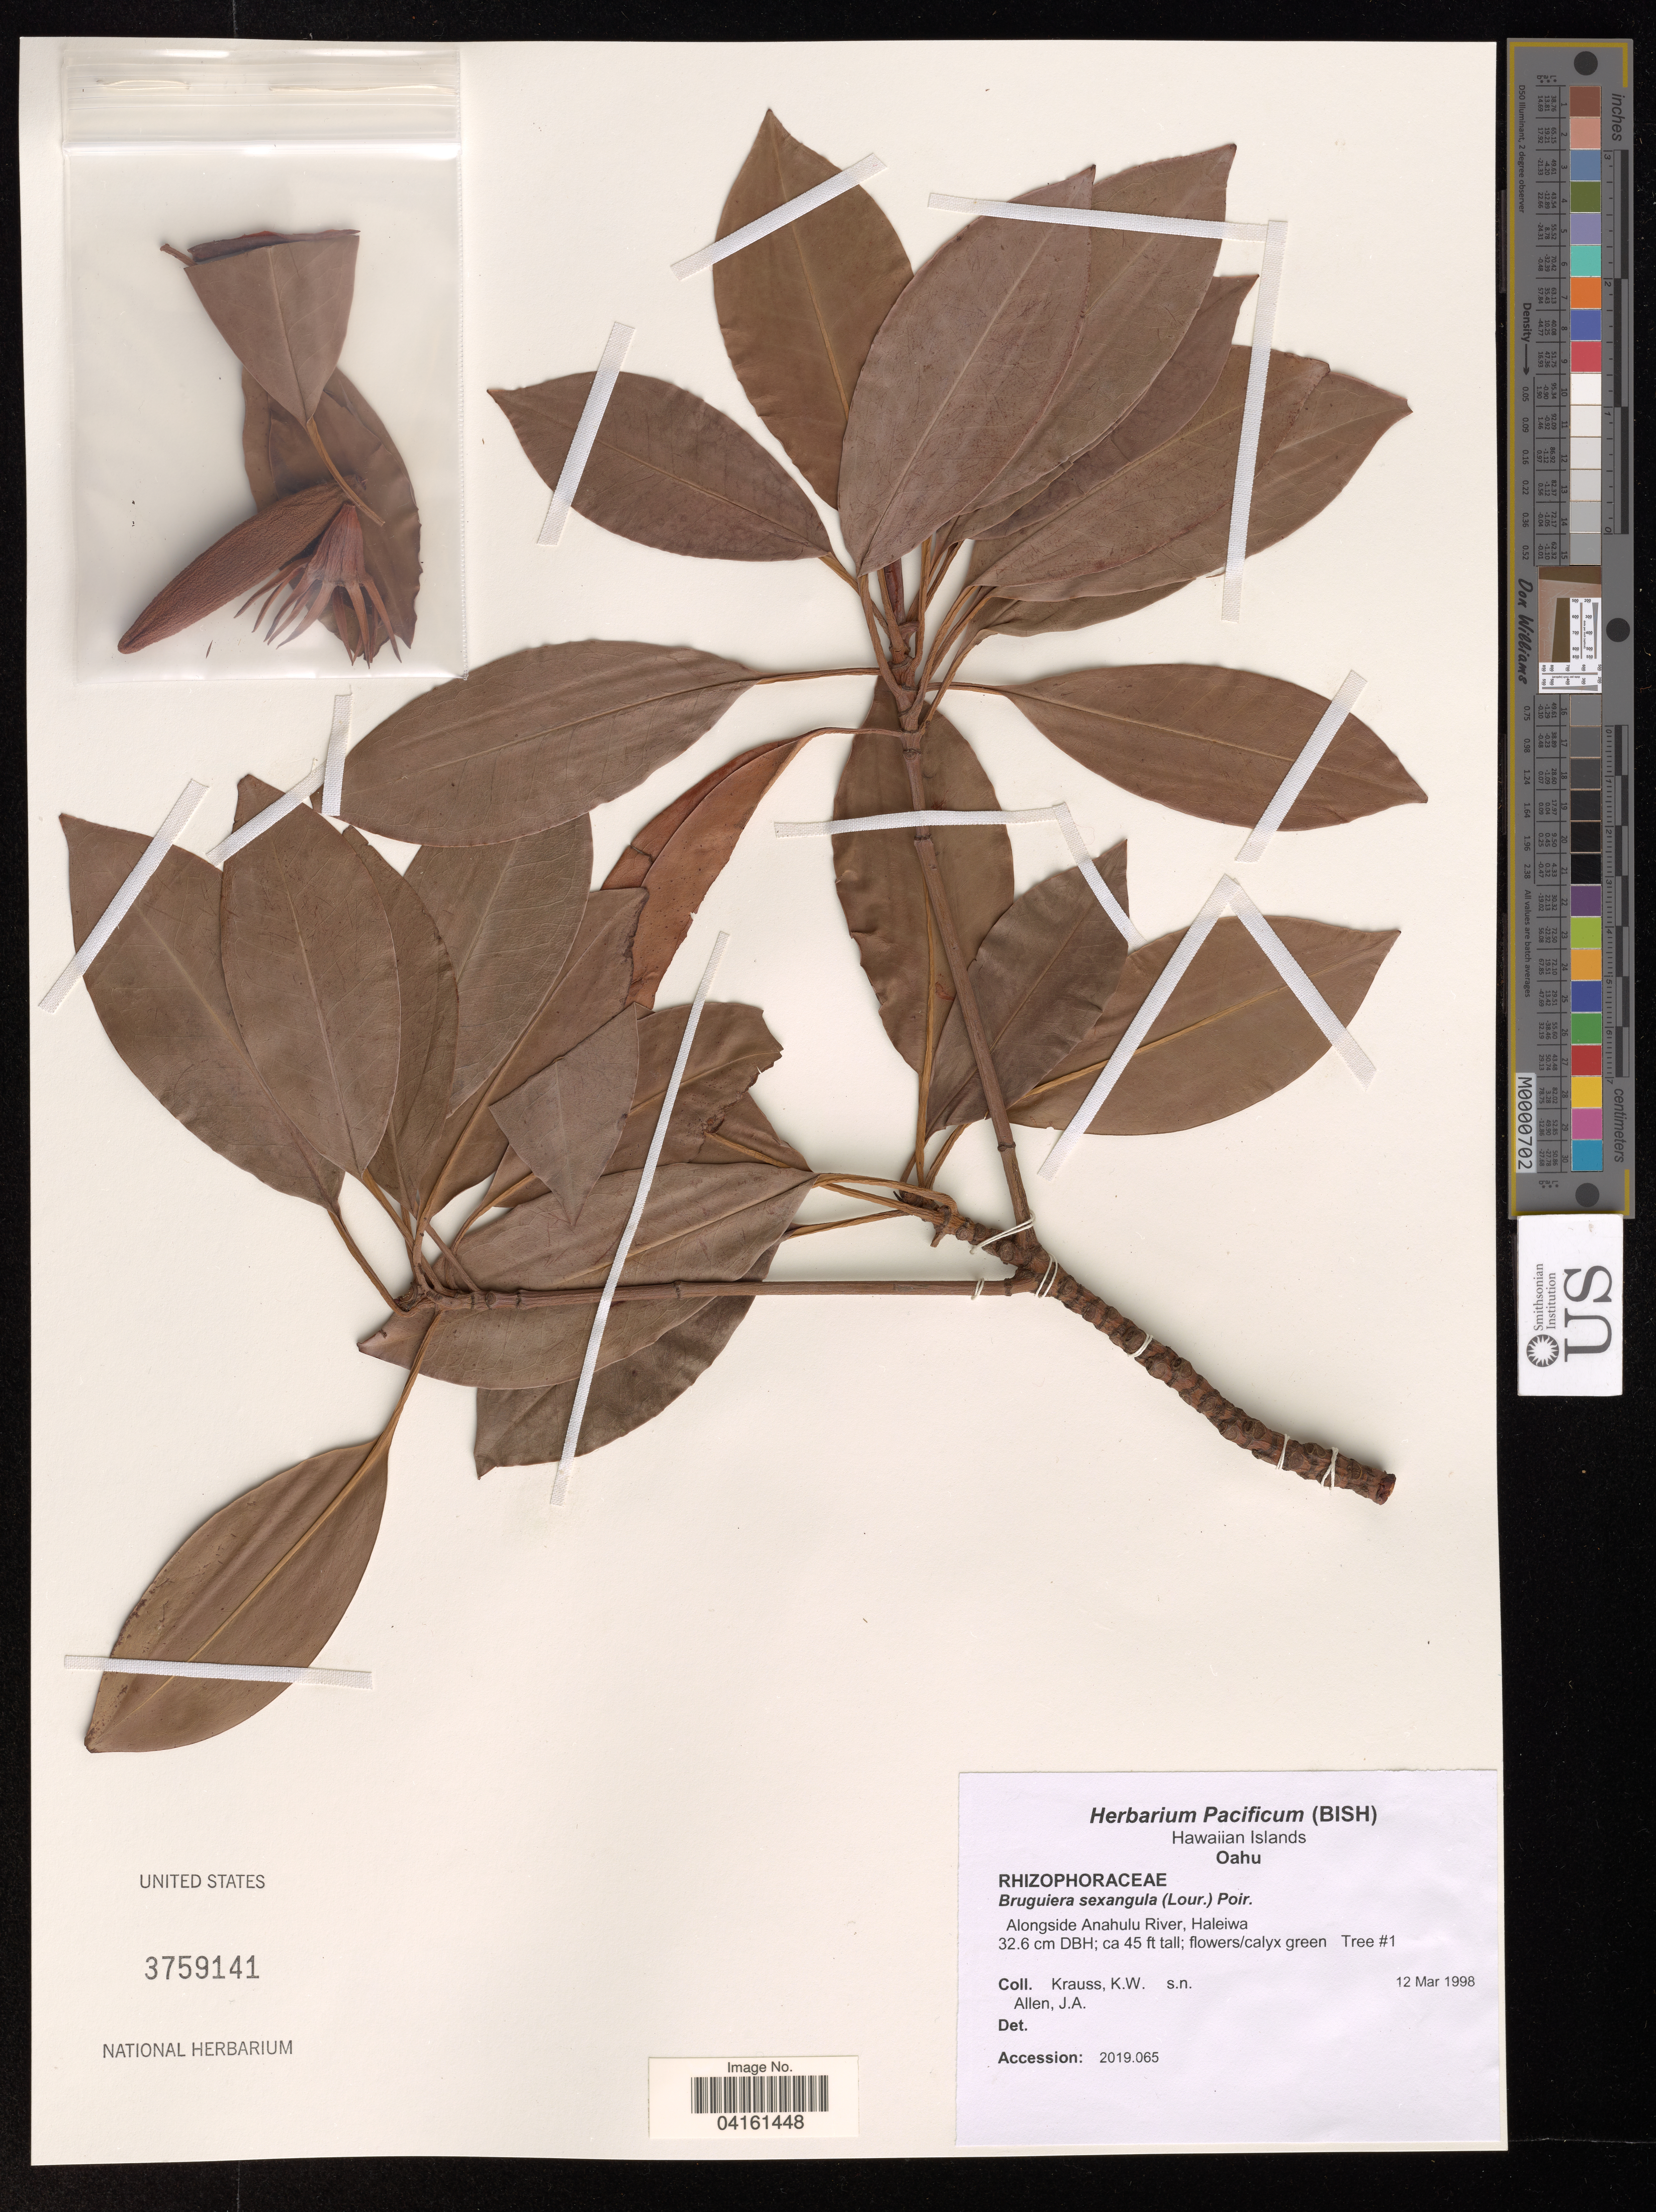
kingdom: Plantae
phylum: Tracheophyta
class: Magnoliopsida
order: Malpighiales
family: Rhizophoraceae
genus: Bruguiera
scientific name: Bruguiera sexangula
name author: (Lour.) Poir.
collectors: K. Krauss & J. A. Allen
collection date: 1998-03-12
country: United States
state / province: Hawaii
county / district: Honolulu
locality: Oahu? Alongside Anahulu River, Haleiwa. Tree #1.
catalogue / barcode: US 3759141